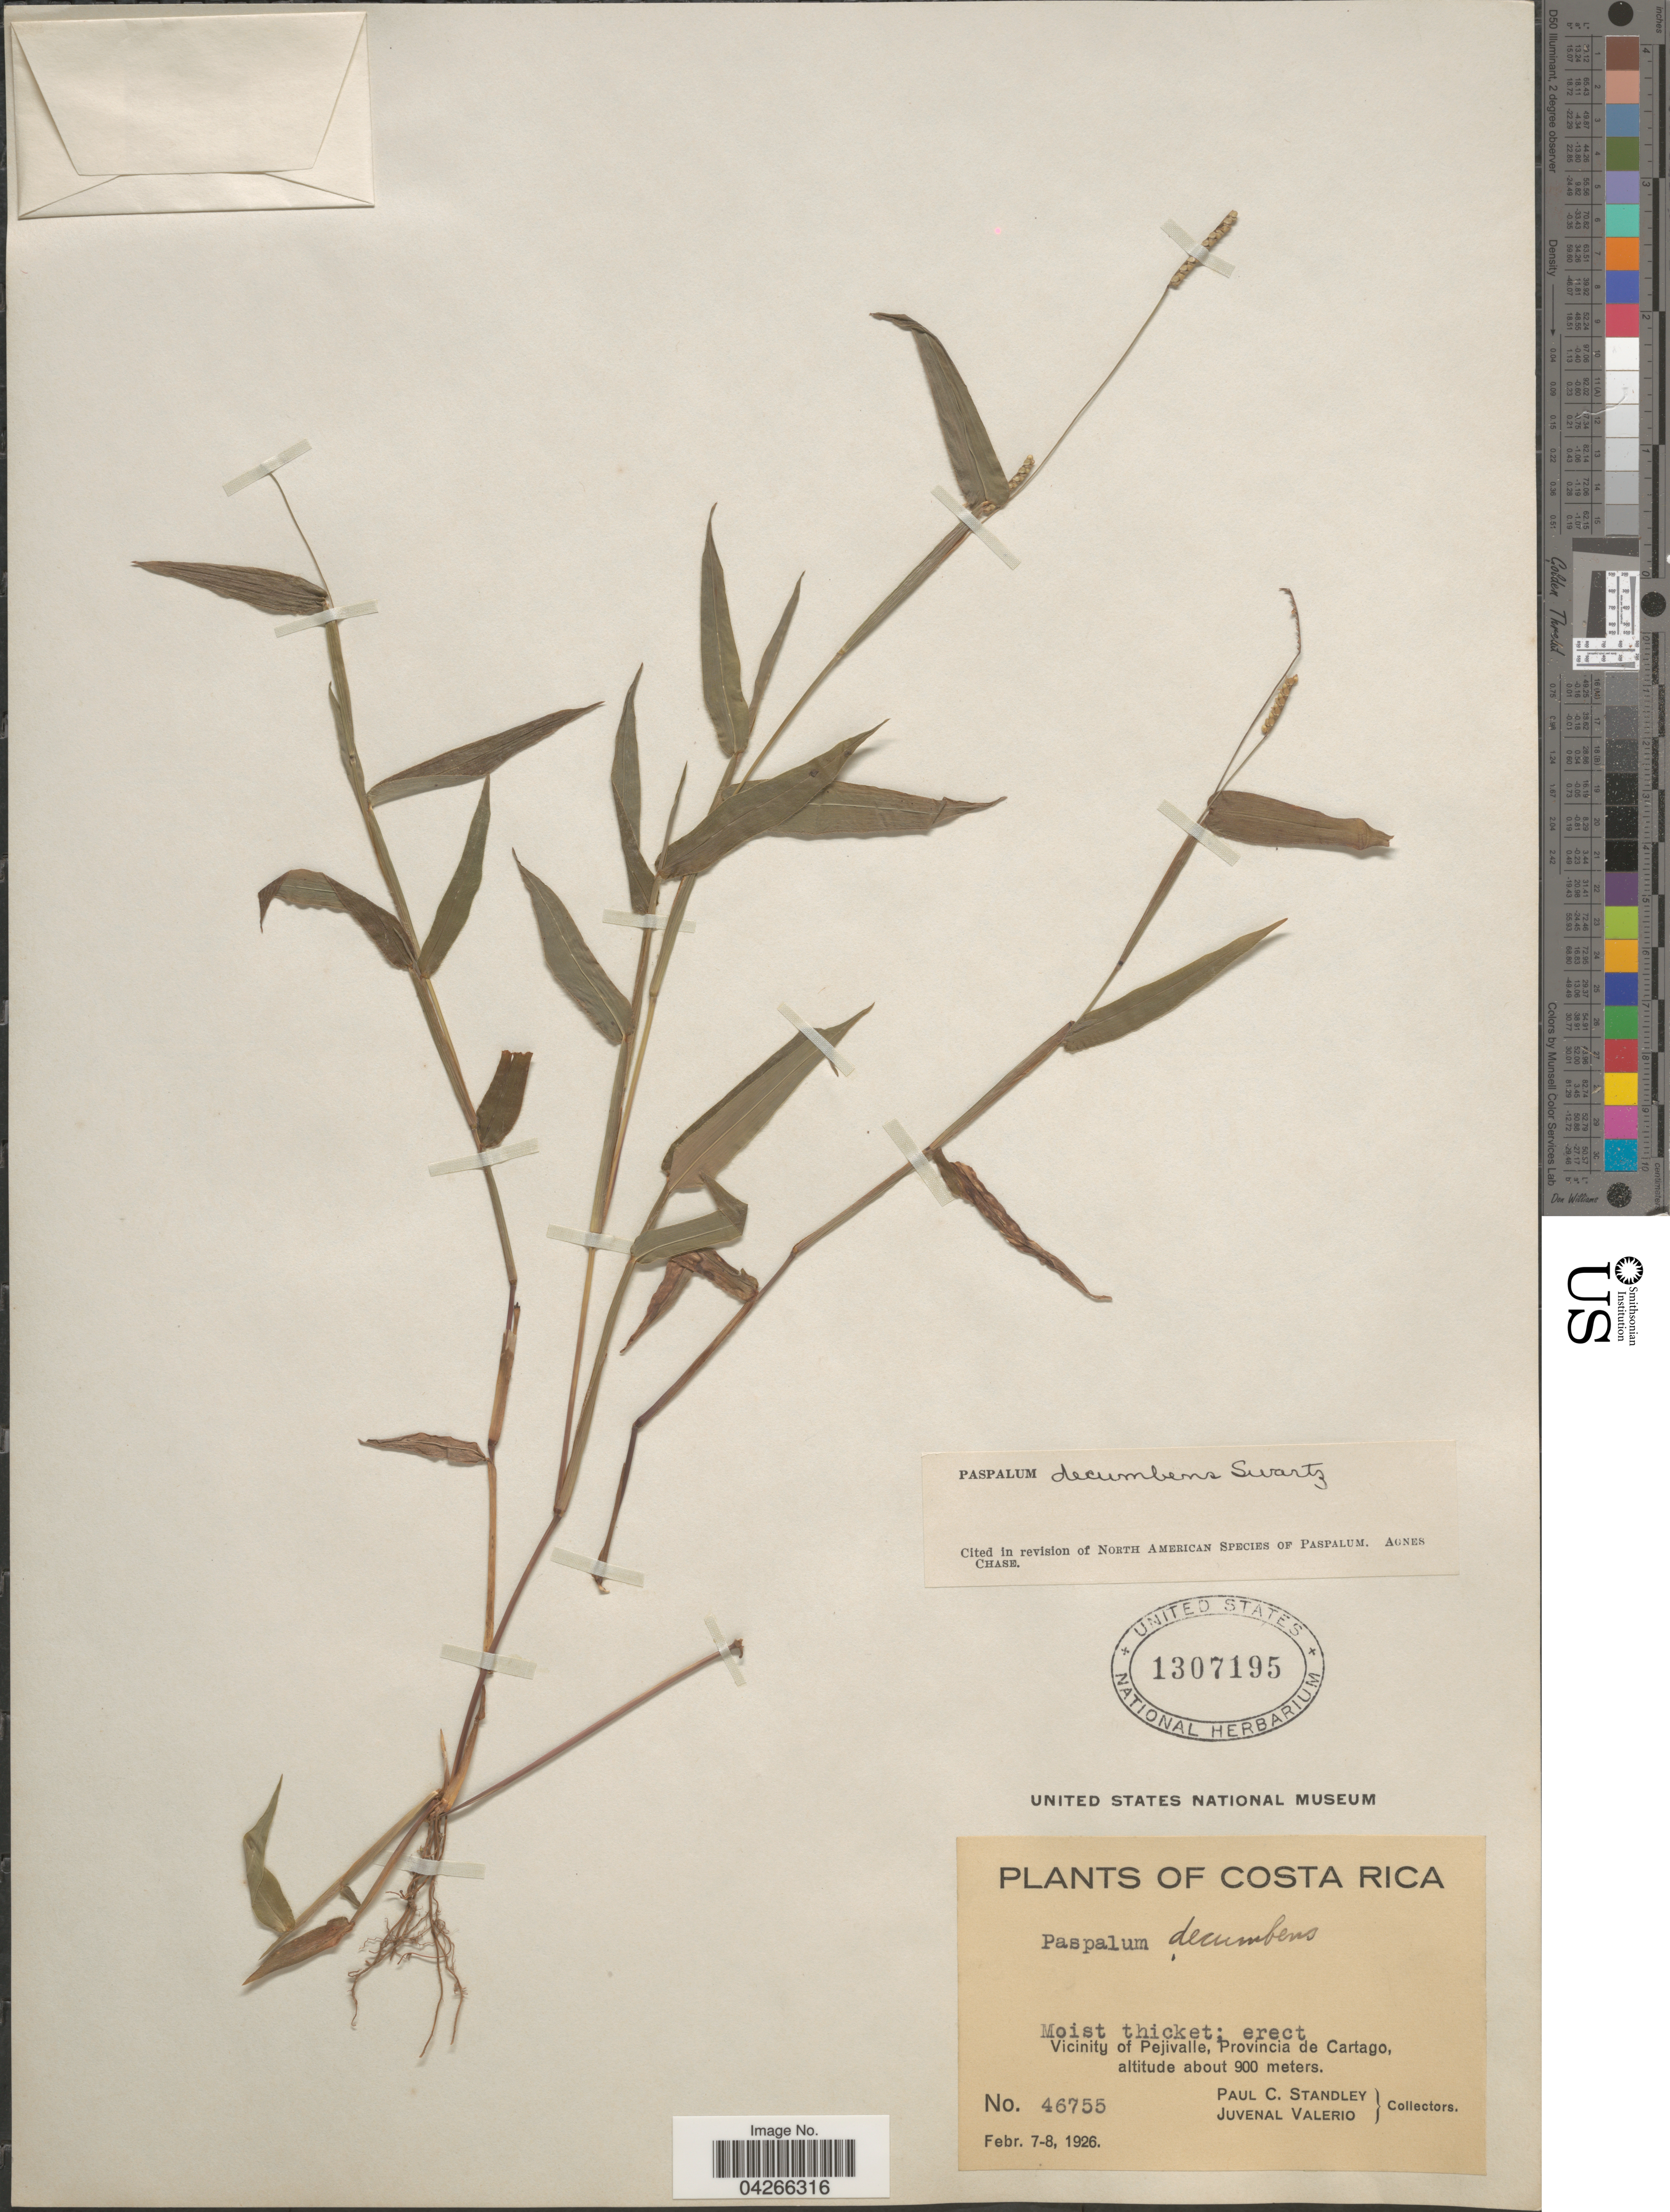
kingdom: Plantae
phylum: Tracheophyta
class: Liliopsida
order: Poales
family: Poaceae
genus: Paspalum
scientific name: Paspalum decumbens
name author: Sw.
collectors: P. C. Standley & J. Valerio R.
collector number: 46755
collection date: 1926-02-07/1926-02-08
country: Costa Rica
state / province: Cartago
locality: Vicinity of Pejivalle.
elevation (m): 900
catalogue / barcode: US 1307195